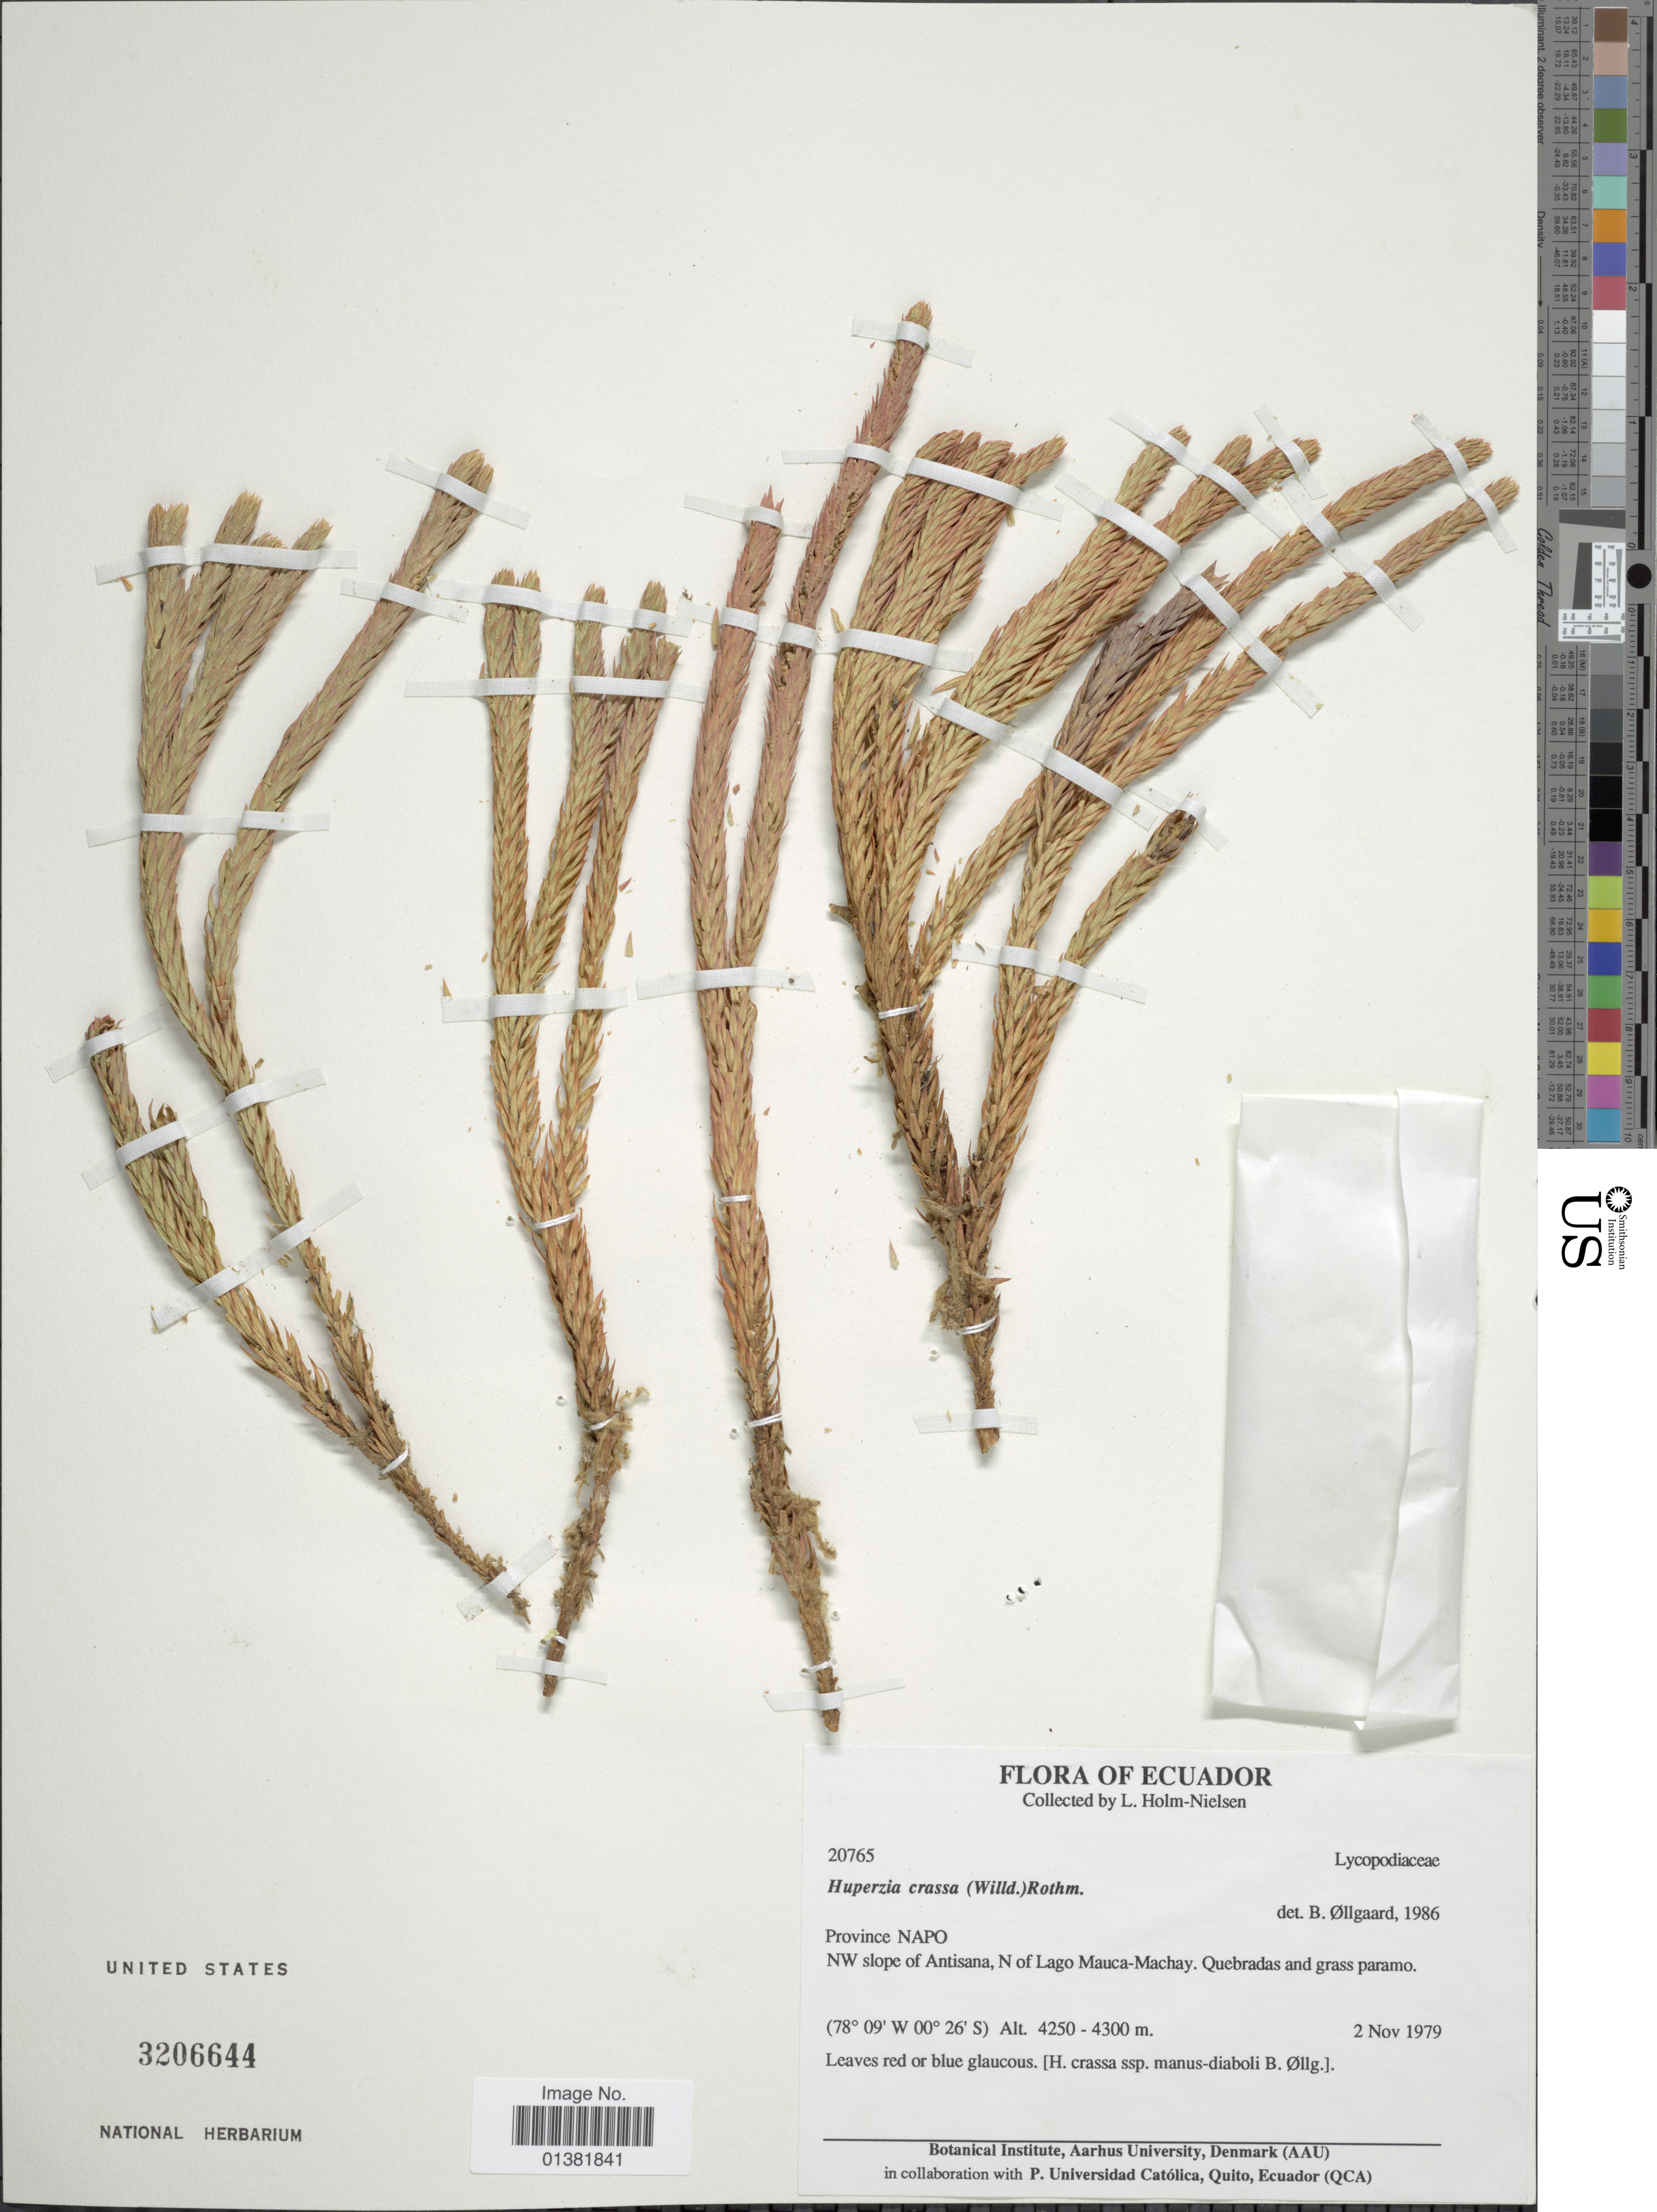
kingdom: Plantae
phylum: Tracheophyta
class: Lycopodiopsida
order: Lycopodiales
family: Lycopodiaceae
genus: Phlegmariurus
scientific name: Phlegmariurus crassus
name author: (Humb. & Bonpl. ex Willd.) B. Øllg.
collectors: L. B. Holm-Nielsen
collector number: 20765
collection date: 1979-11-02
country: Ecuador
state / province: Napo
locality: NW slope of Antisana, N of Lago Mauca-Machay. Quebradas and grass paramo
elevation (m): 4250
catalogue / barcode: US 3206644